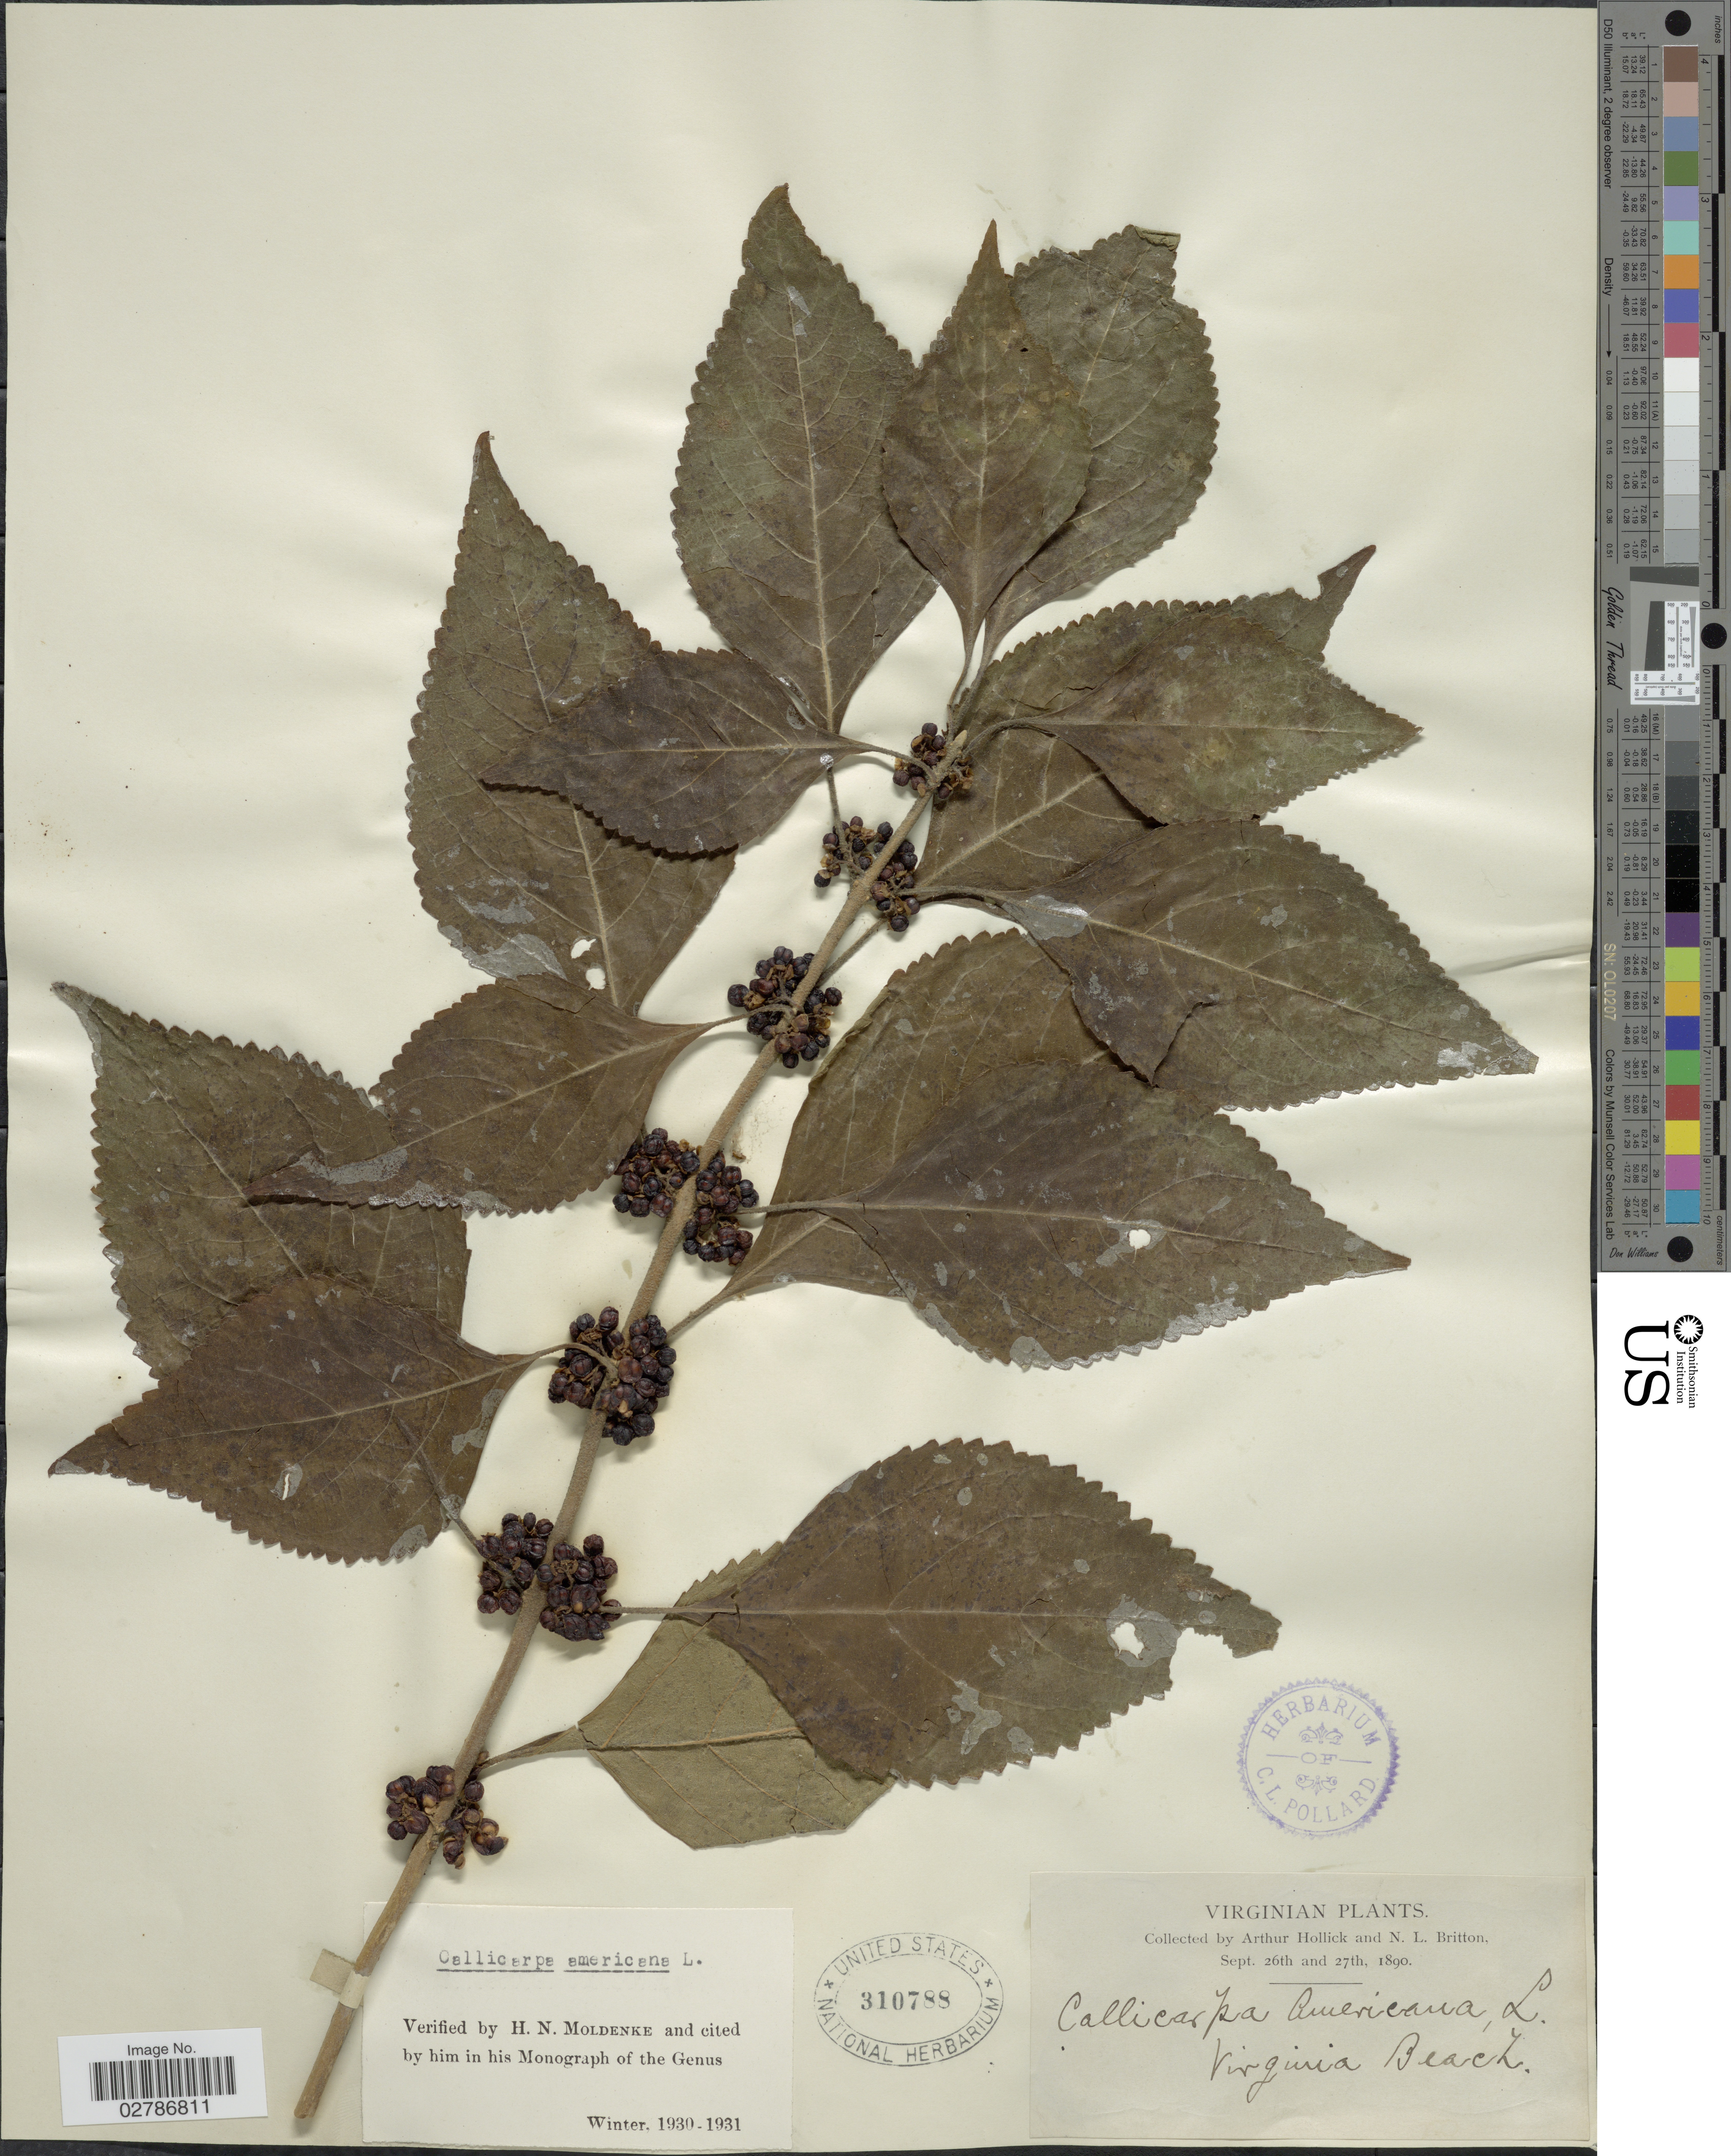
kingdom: Plantae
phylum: Tracheophyta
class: Magnoliopsida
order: Lamiales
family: Lamiaceae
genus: Callicarpa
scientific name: Callicarpa americana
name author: L.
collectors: A. Hollick & N. Britton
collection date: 1890-09-26/1890-09-27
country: United States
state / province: Virginia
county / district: City of Virginia Beach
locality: Virginia Beach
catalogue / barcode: US 310788